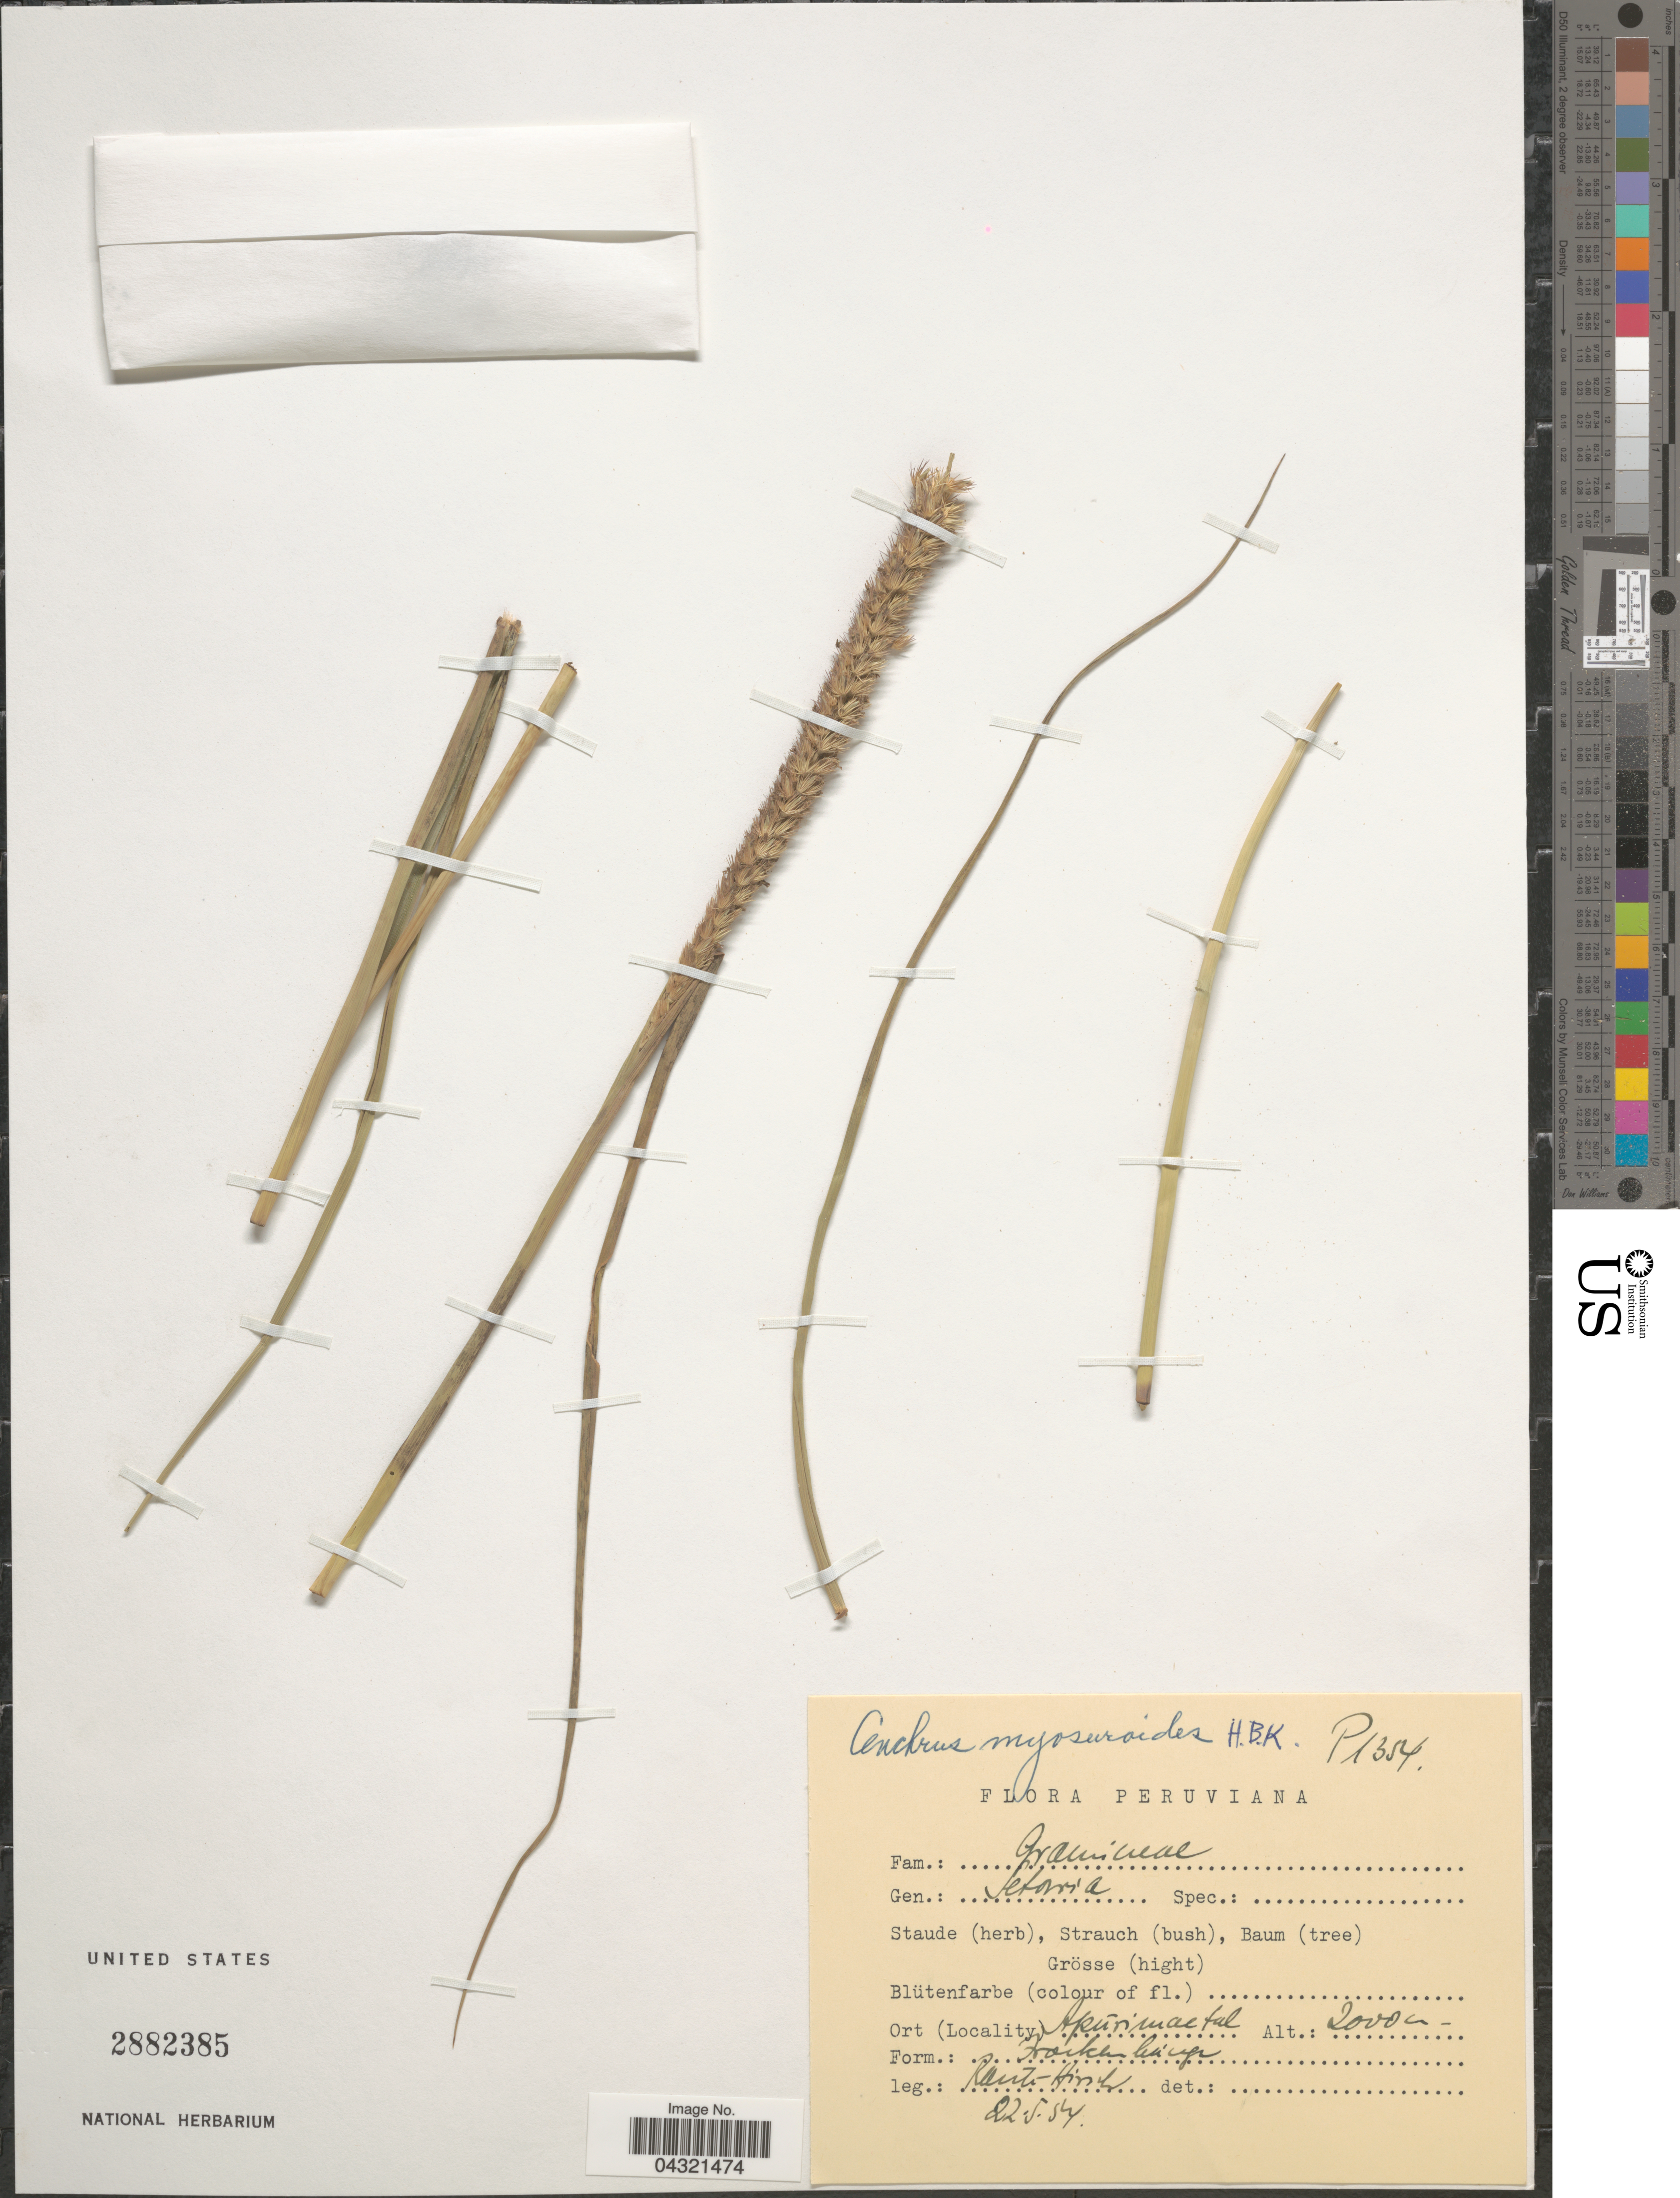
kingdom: Plantae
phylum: Tracheophyta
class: Liliopsida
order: Poales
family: Poaceae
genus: Cenchrus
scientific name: Cenchrus myosuroides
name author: Kunth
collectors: W. Rauh & G. Hirsch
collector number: P1354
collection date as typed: Transcribed d/m/y: 22/5/54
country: Peru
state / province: Apurímac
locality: Apurimac tal.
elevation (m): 2000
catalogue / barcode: US 2882385